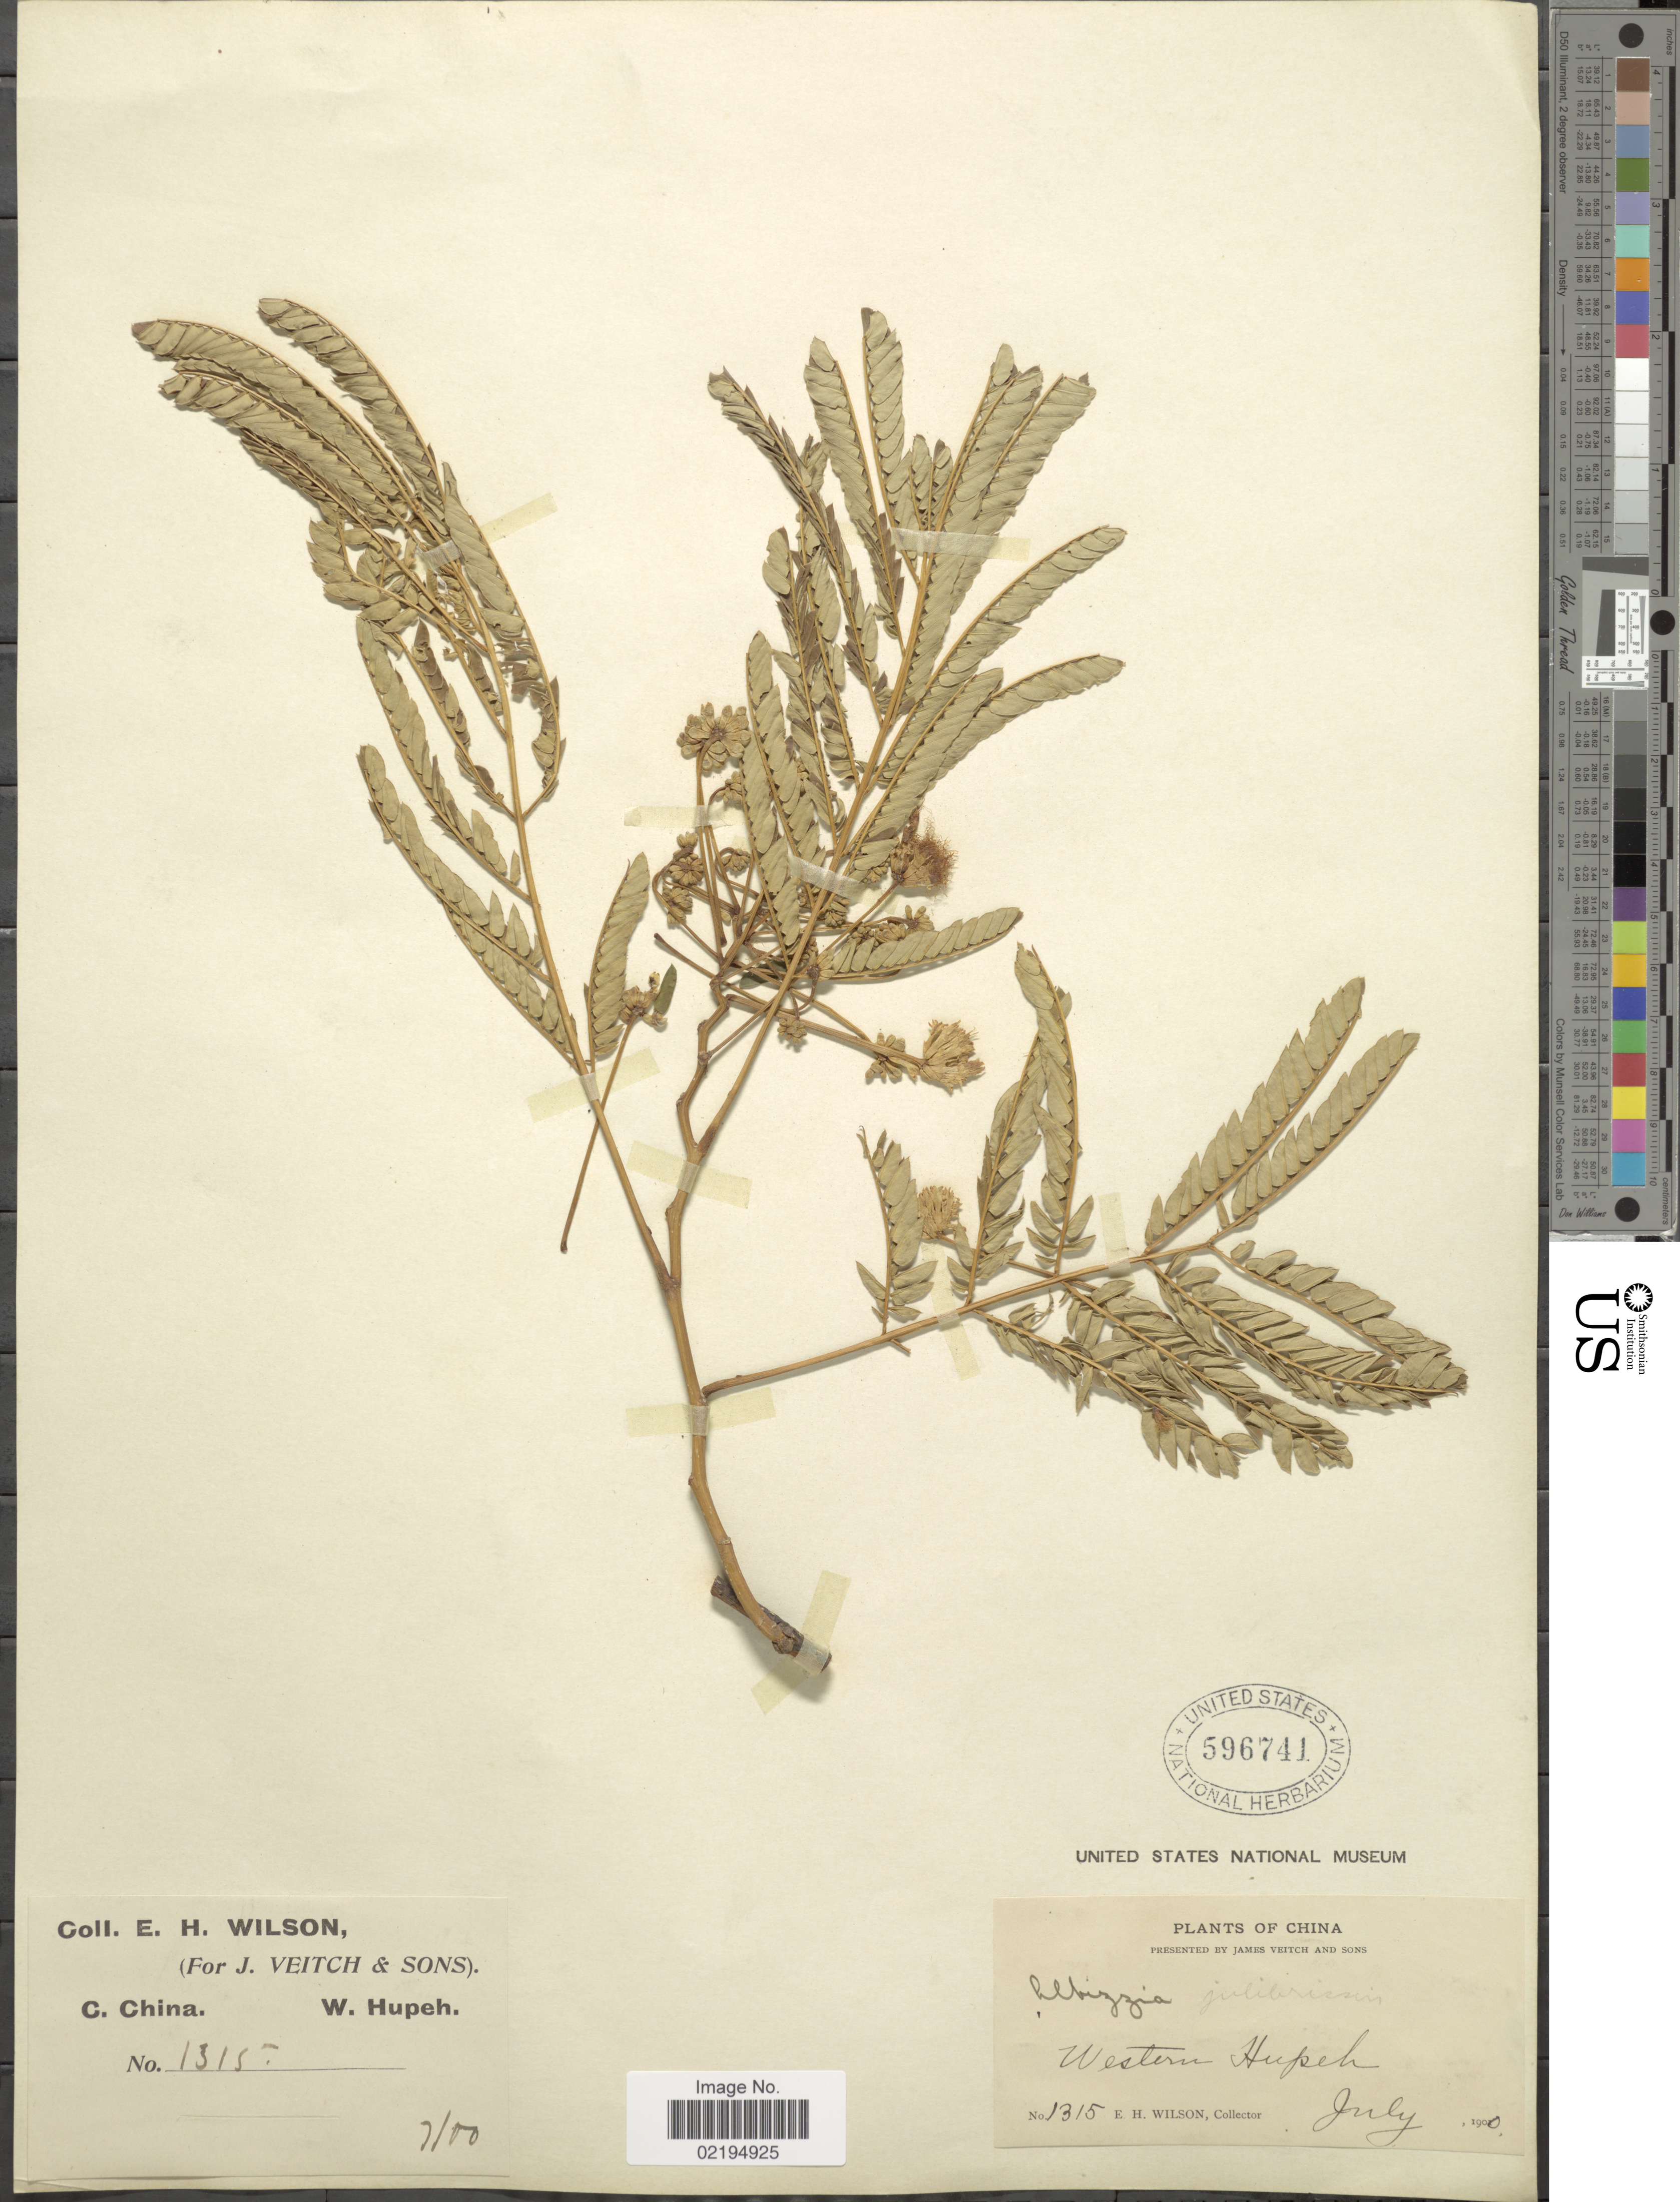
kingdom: Plantae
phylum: Tracheophyta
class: Magnoliopsida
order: Fabales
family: Fabaceae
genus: Albizia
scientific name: Albizia julibrissin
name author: Durazz.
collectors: E. Wilson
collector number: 1315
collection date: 1900-07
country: China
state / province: Hubei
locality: Western-Hupeh.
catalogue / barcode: US 596741